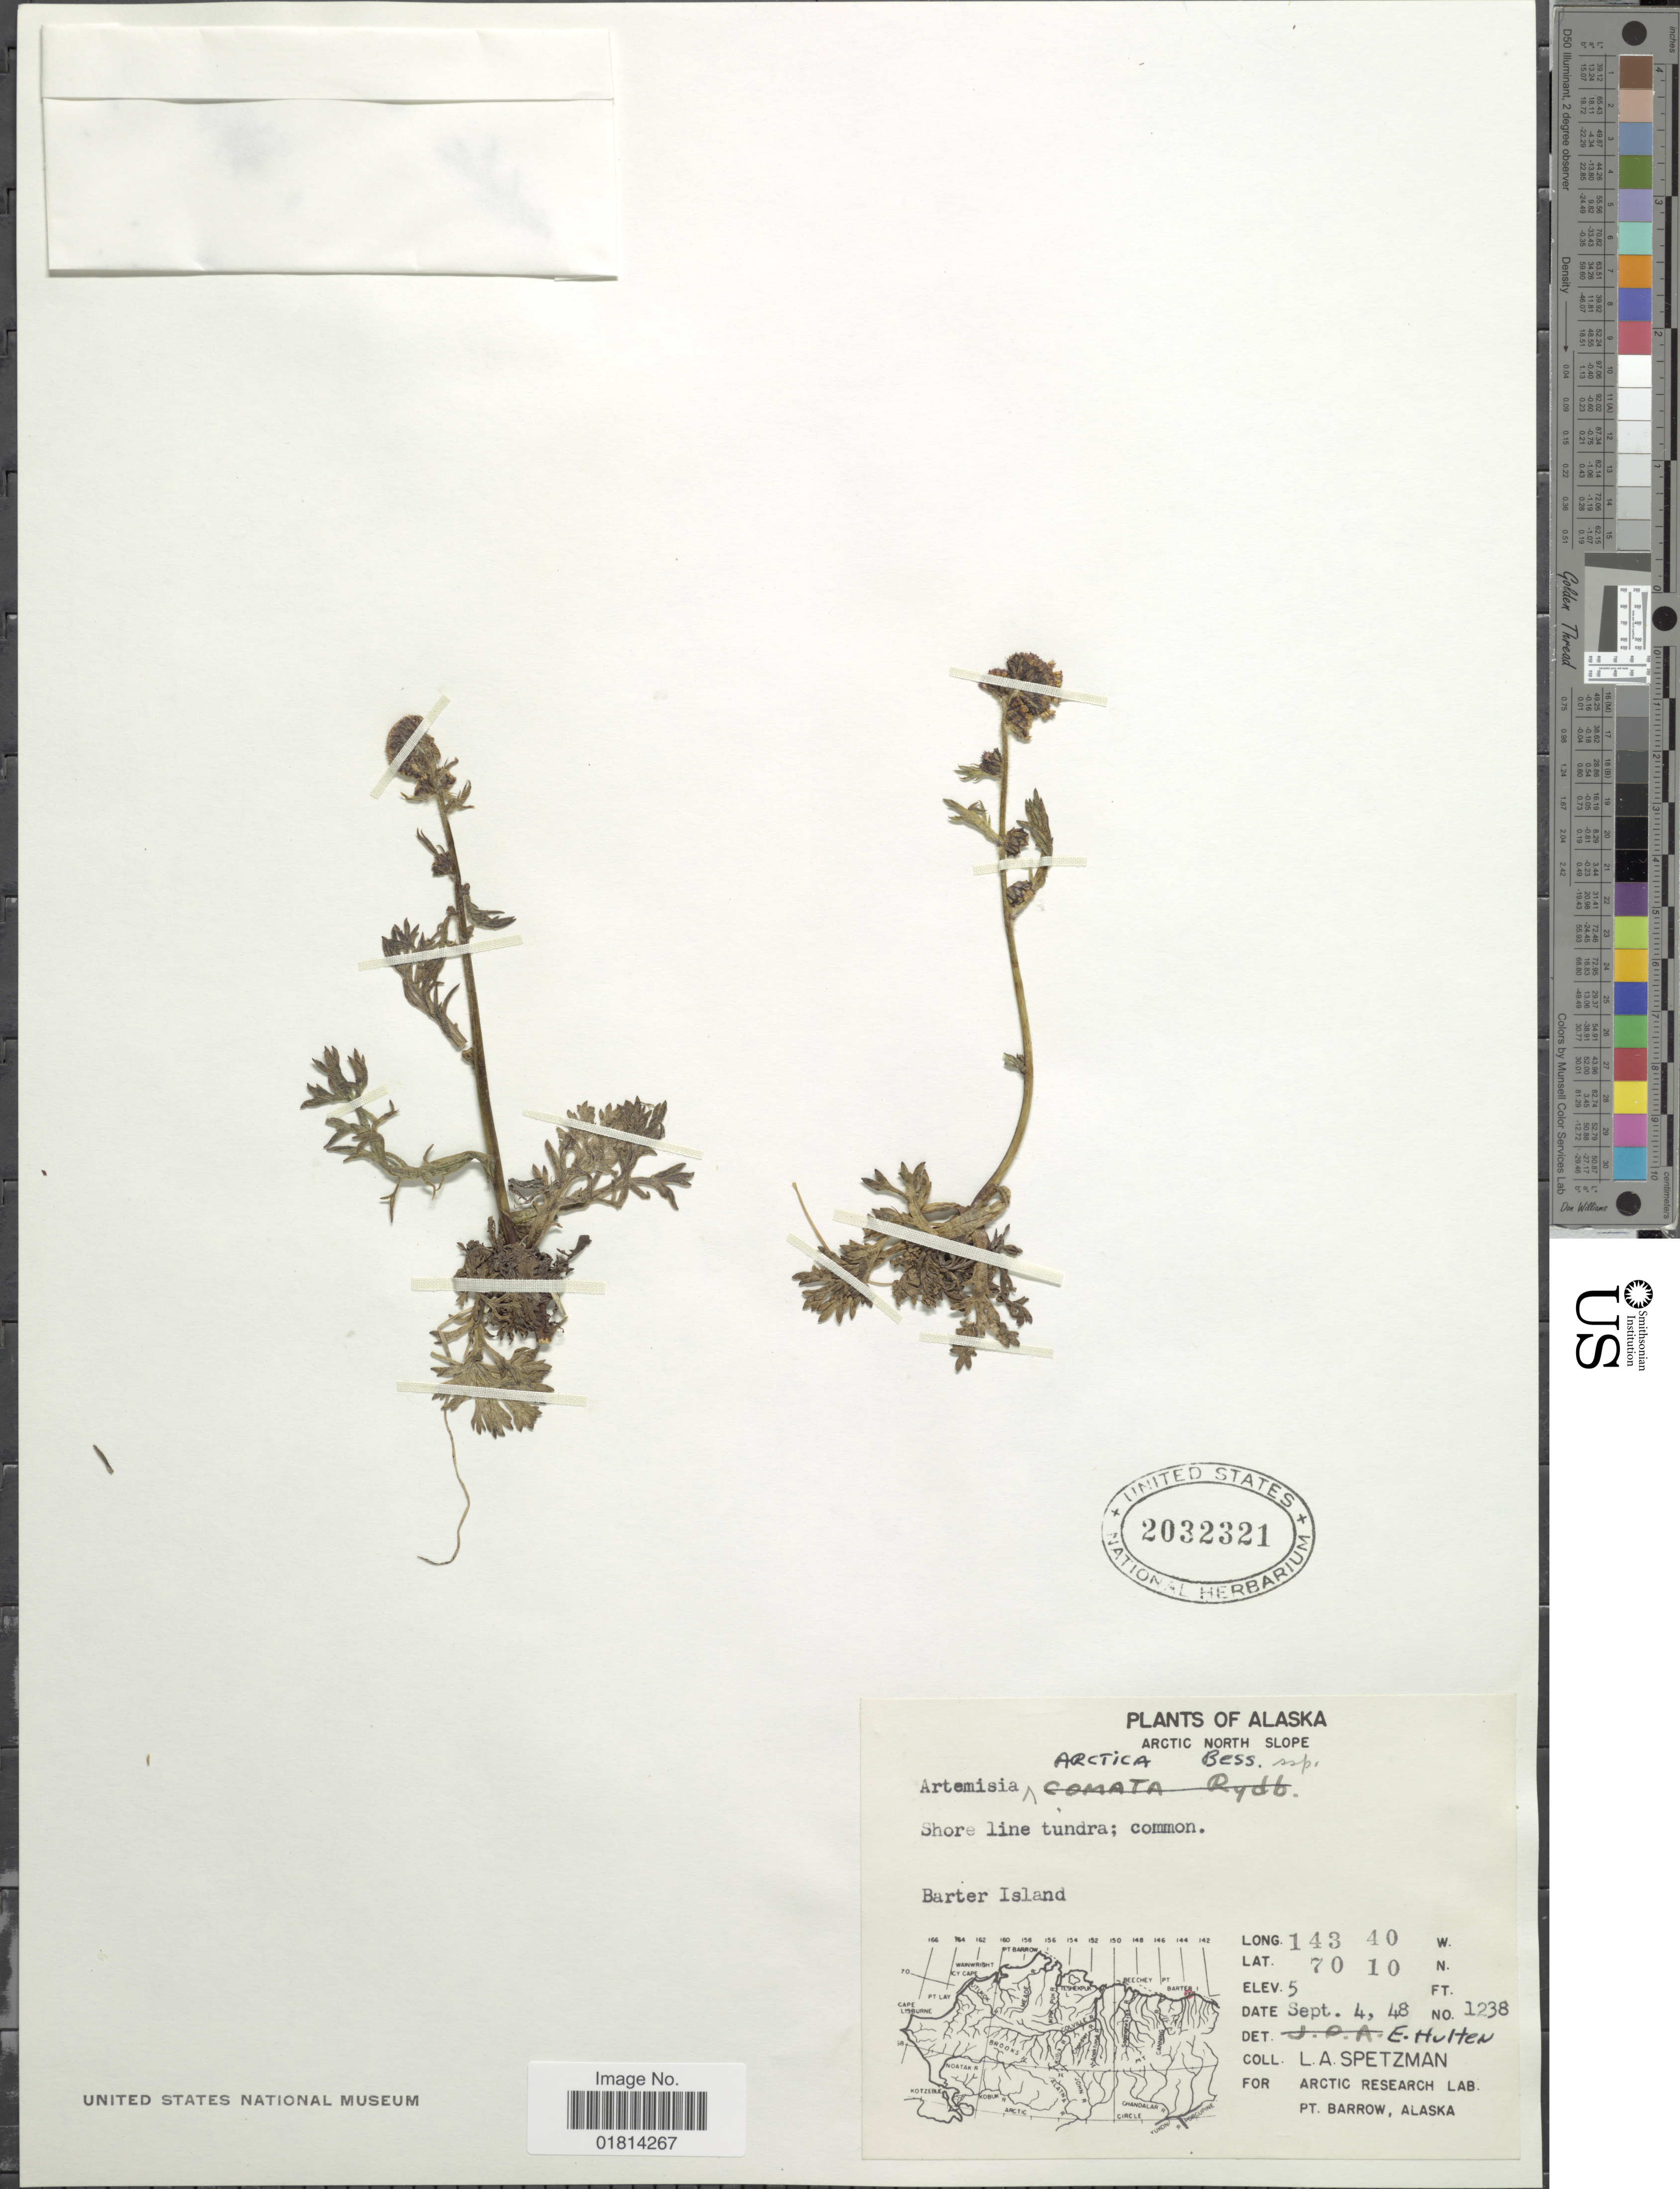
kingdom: Plantae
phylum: Tracheophyta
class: Magnoliopsida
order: Asterales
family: Asteraceae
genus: Artemisia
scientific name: Artemisia arctica subsp. comata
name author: (Rydb.) Hultén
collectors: L. Spetzman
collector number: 1238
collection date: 1948-09-04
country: United States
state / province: Alaska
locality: Arctic North Slope. Barter Island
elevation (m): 2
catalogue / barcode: US 2032321